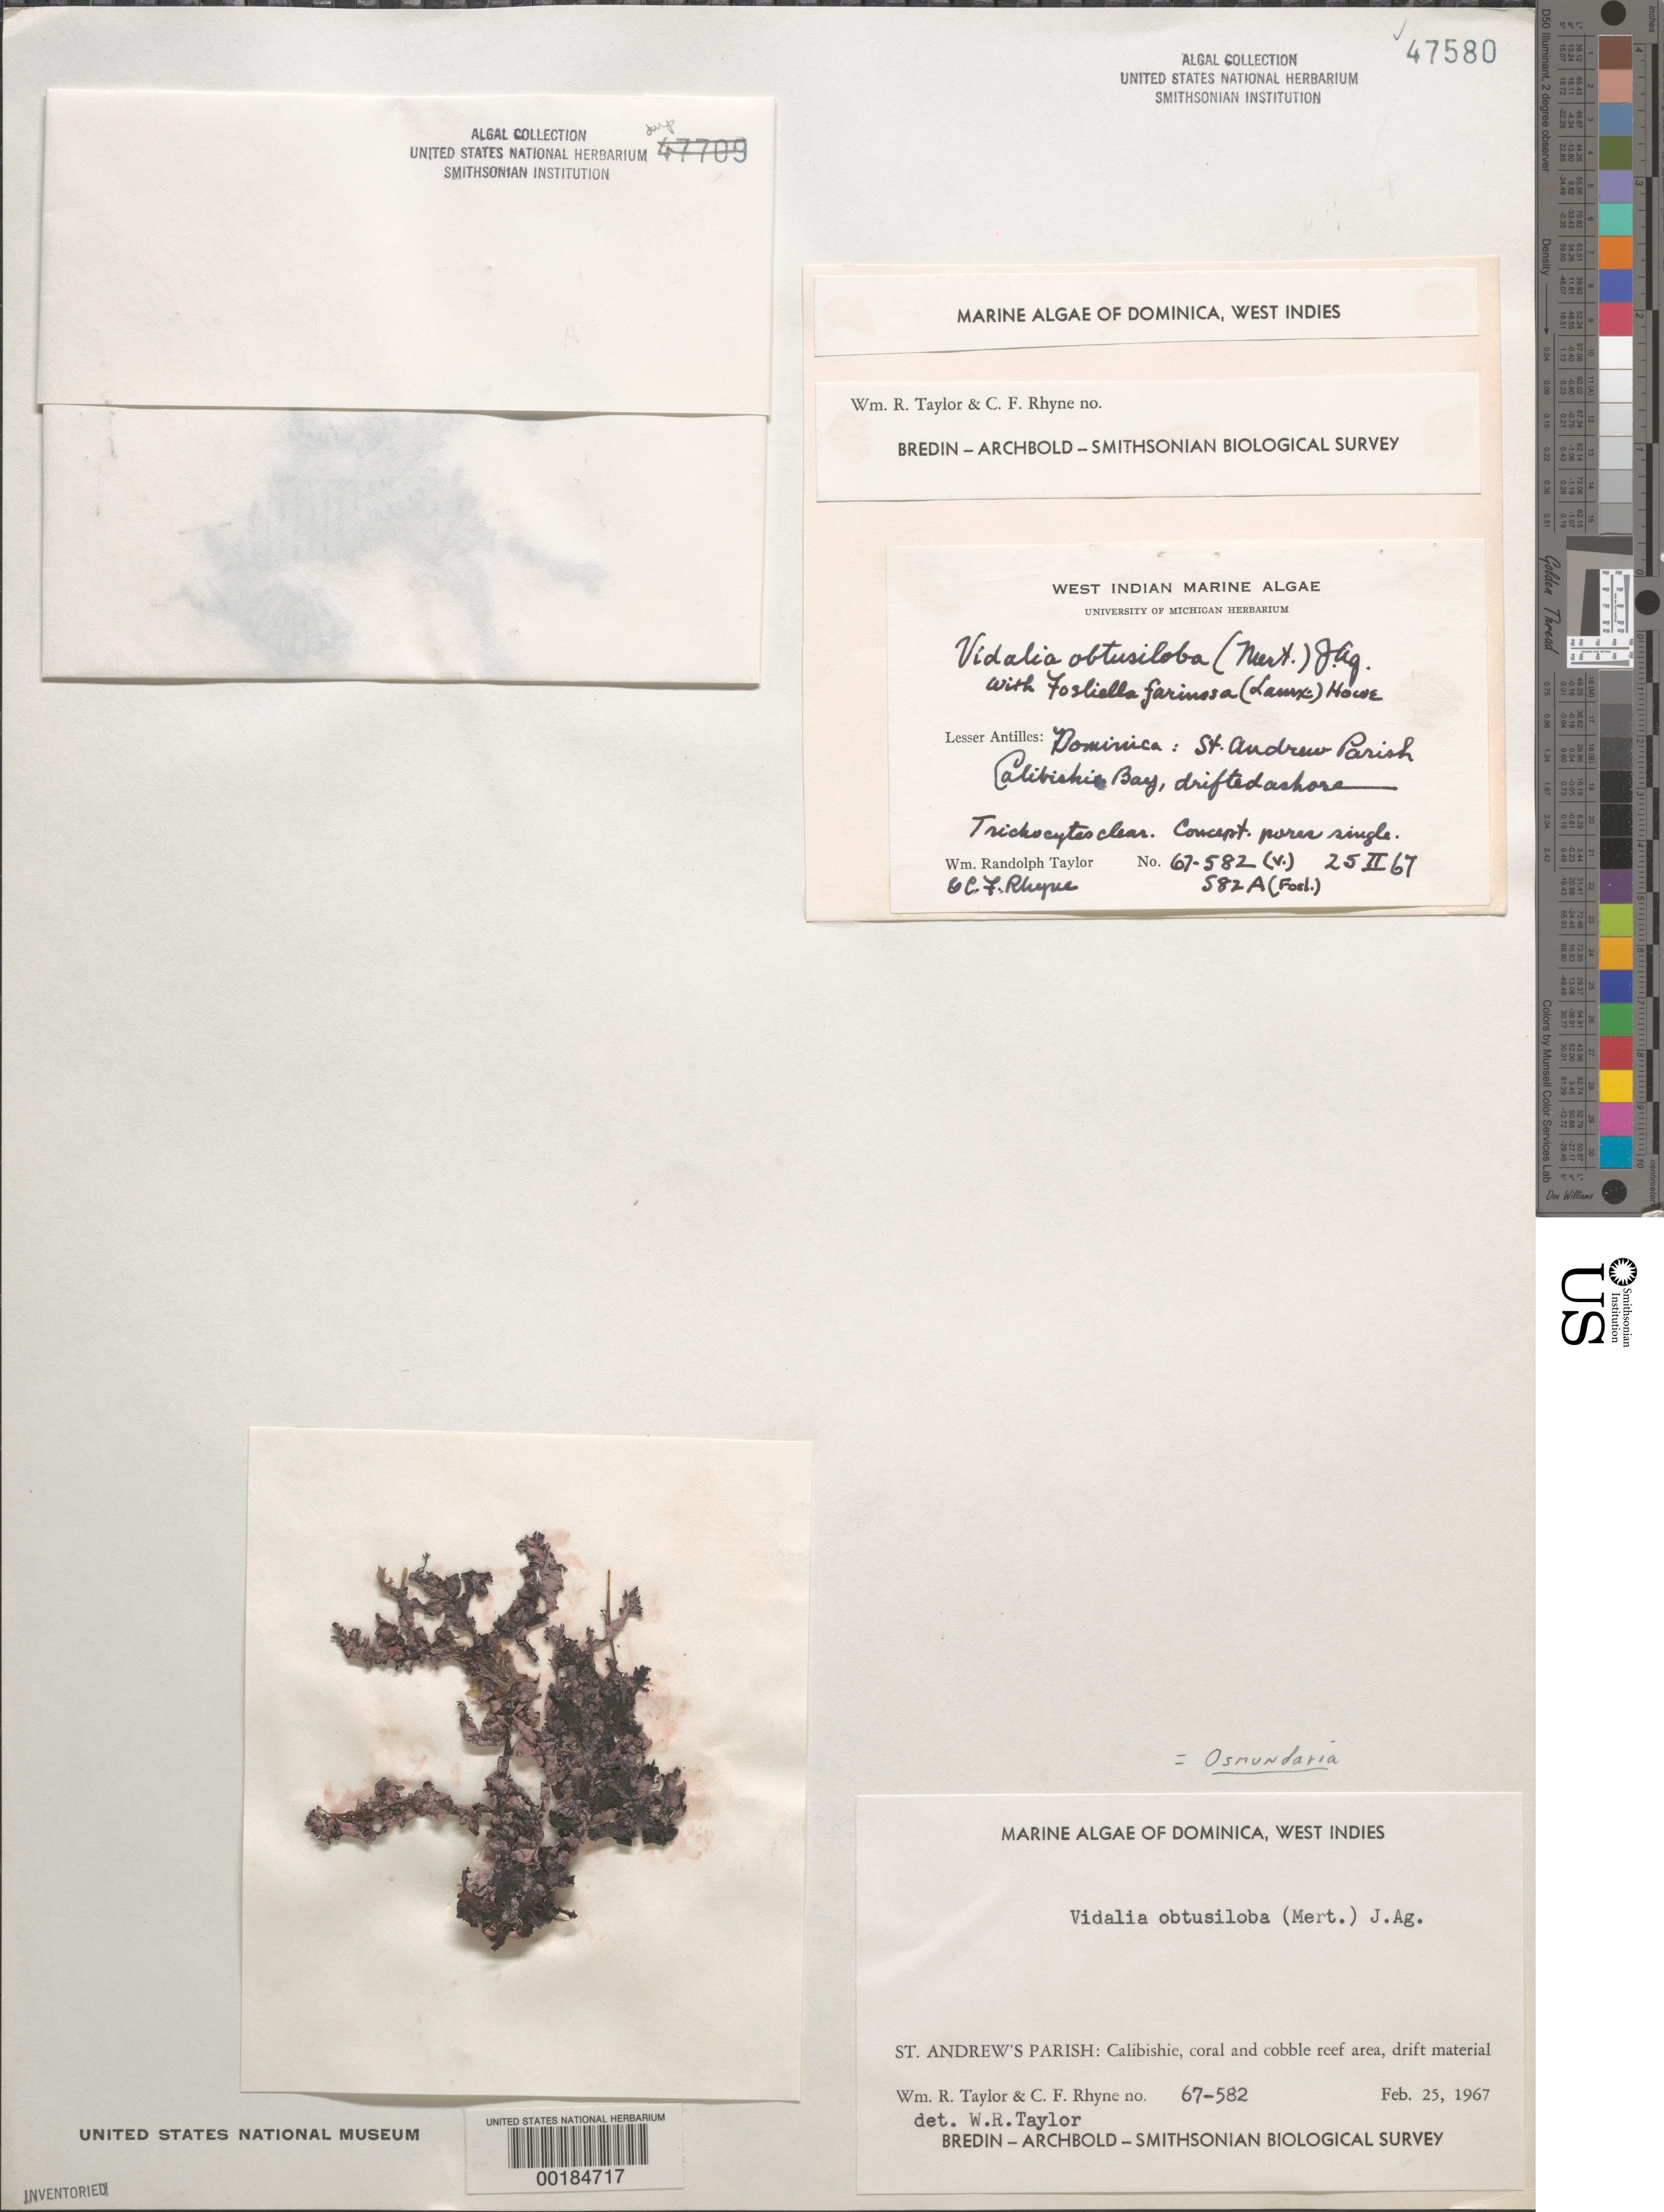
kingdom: Plantae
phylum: Rhodophyta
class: Florideophyceae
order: Ceramiales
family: Rhodomelaceae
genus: Vidalia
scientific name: Vidalia obtusiloba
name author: (C. Agardh) J. Agardh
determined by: Taylor, William R.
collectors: W. R. Taylor & C. Rhyne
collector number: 67-582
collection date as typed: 25 Feb 1967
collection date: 1967-02-25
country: Dominica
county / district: St. Andrew's Parish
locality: Calibishie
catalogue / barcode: US 47580